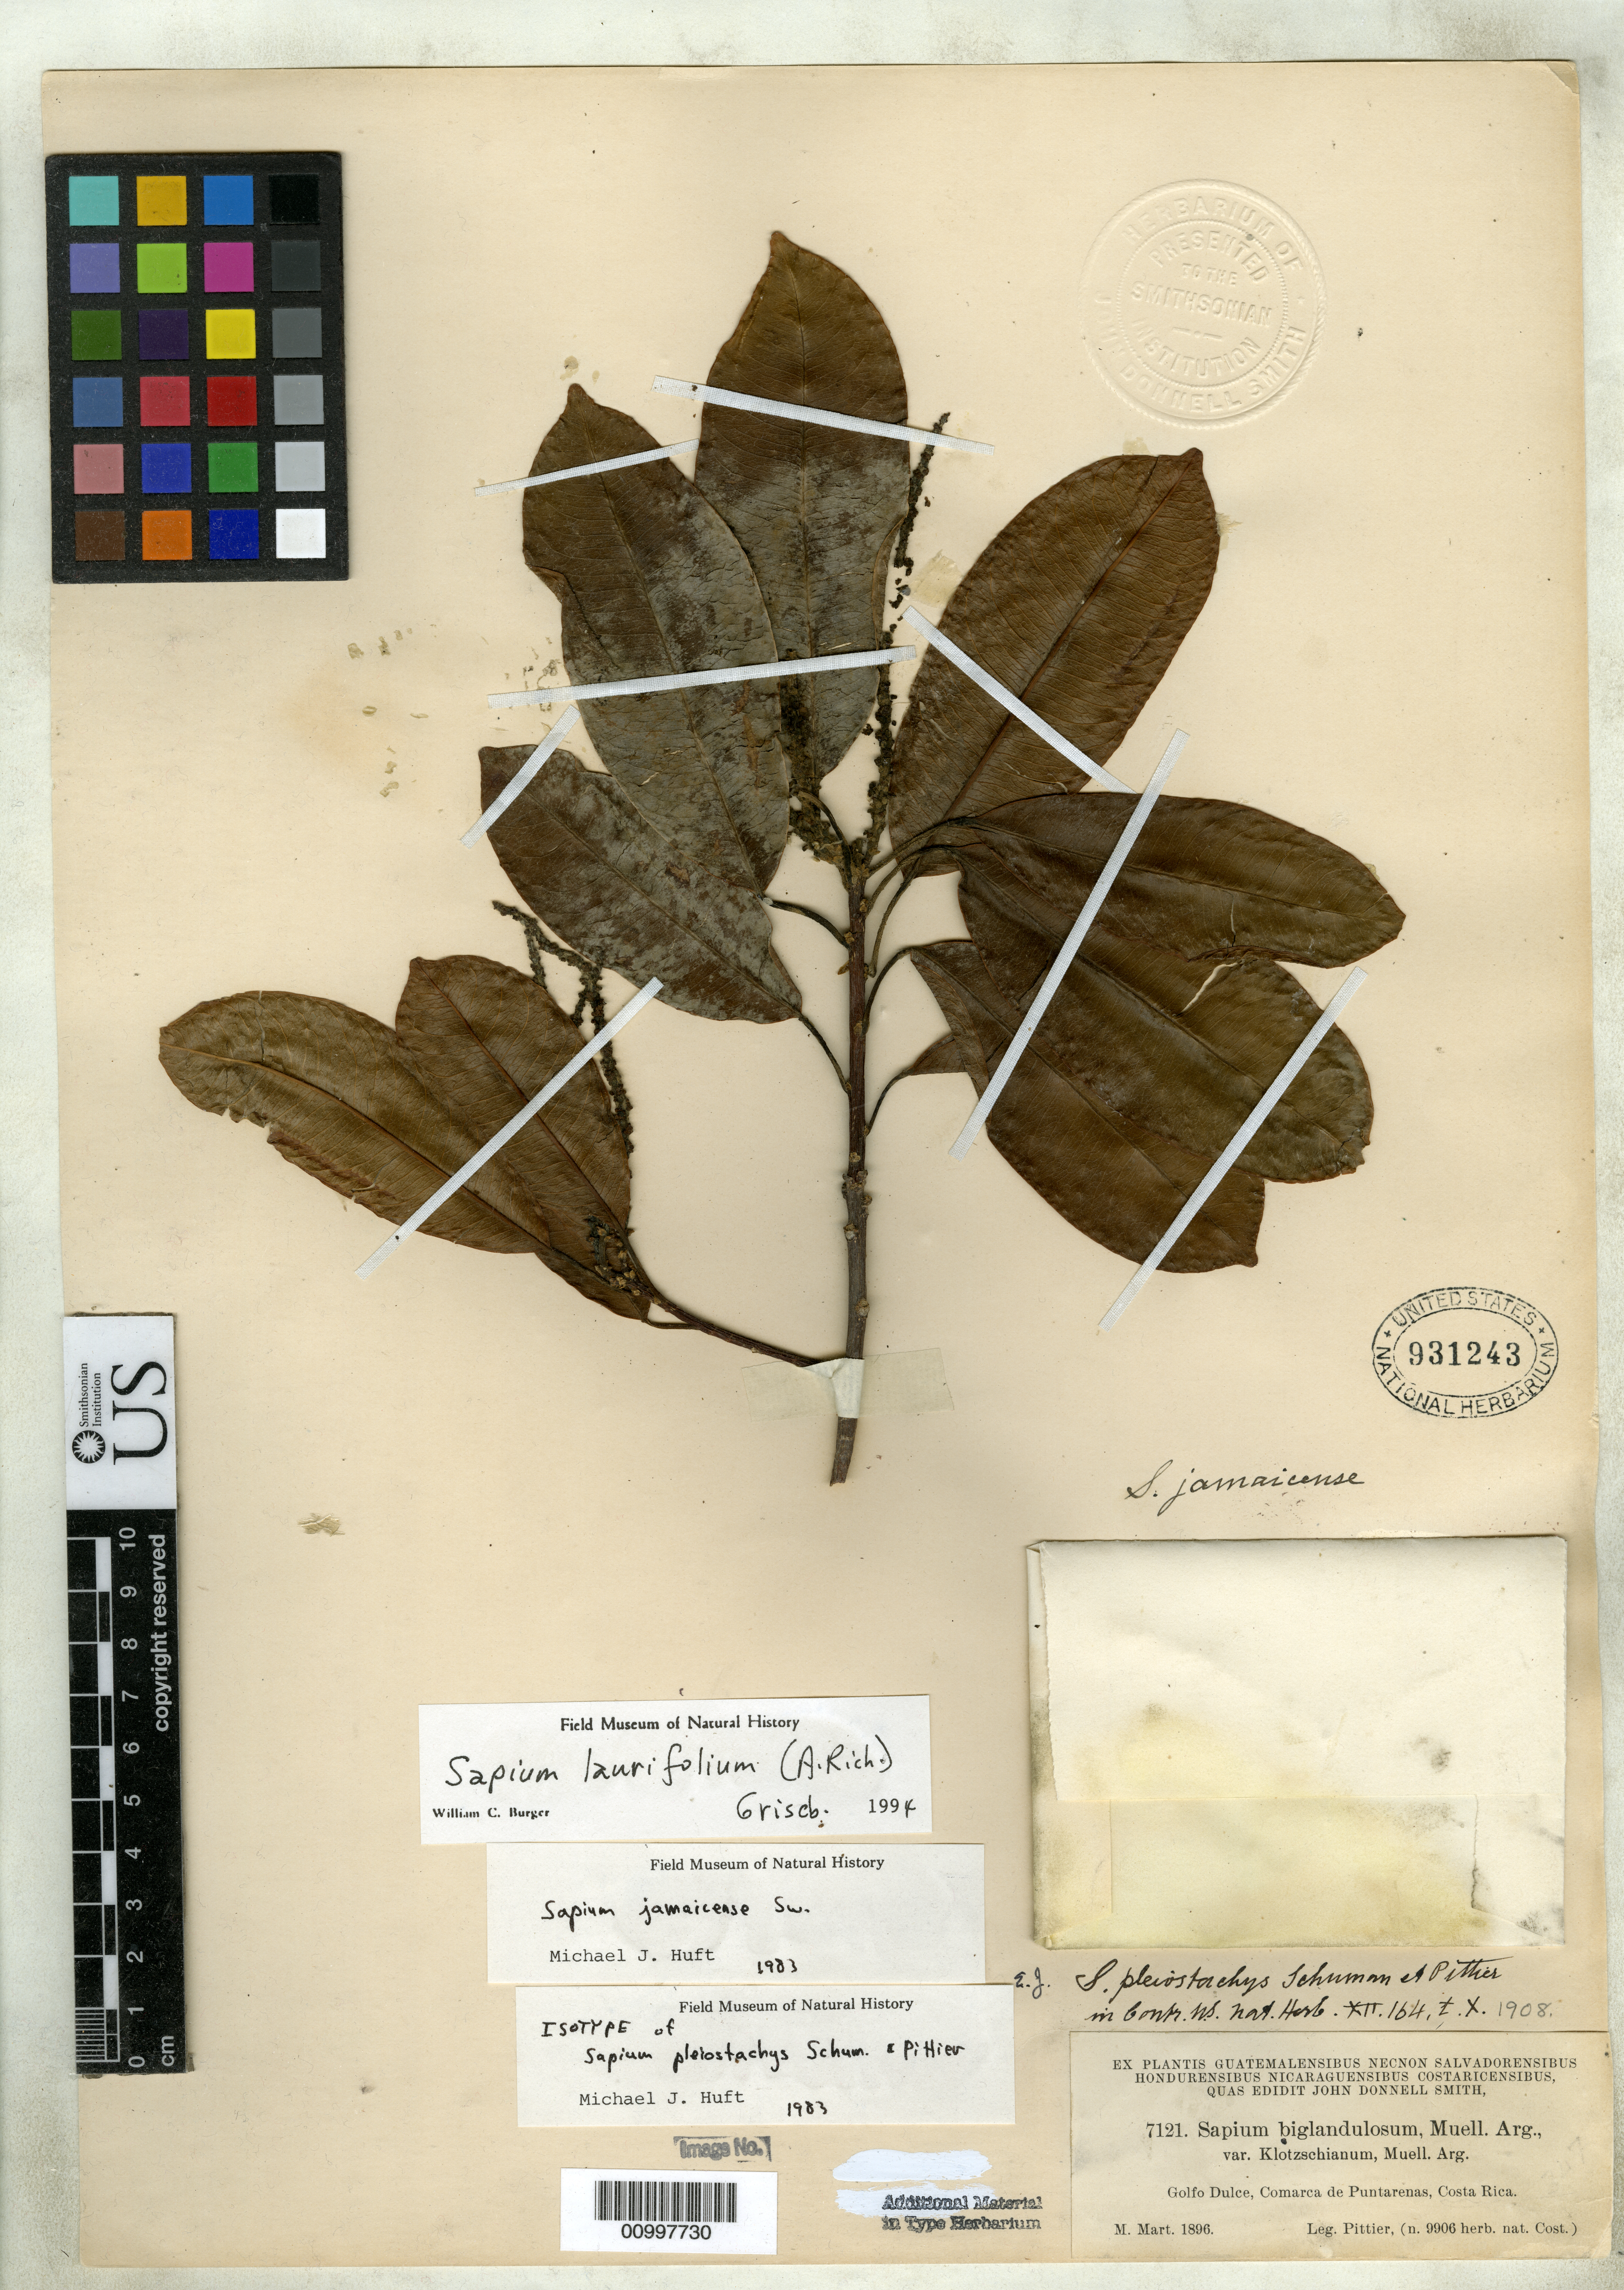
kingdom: Plantae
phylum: Tracheophyta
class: Magnoliopsida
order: Malpighiales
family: Euphorbiaceae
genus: Sapium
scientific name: Sapium pleiostachys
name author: K. Schum. & Pittier in Pittier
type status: Isotype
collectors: H. F. Pittier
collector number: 9906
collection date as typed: Mar 1896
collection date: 1896-03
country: Costa Rica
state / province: Puntarenas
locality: Golfo Dulce, Comarca de Puntarenas.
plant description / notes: Specimen ex John Donnell Smith herbarium.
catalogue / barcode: US 931243